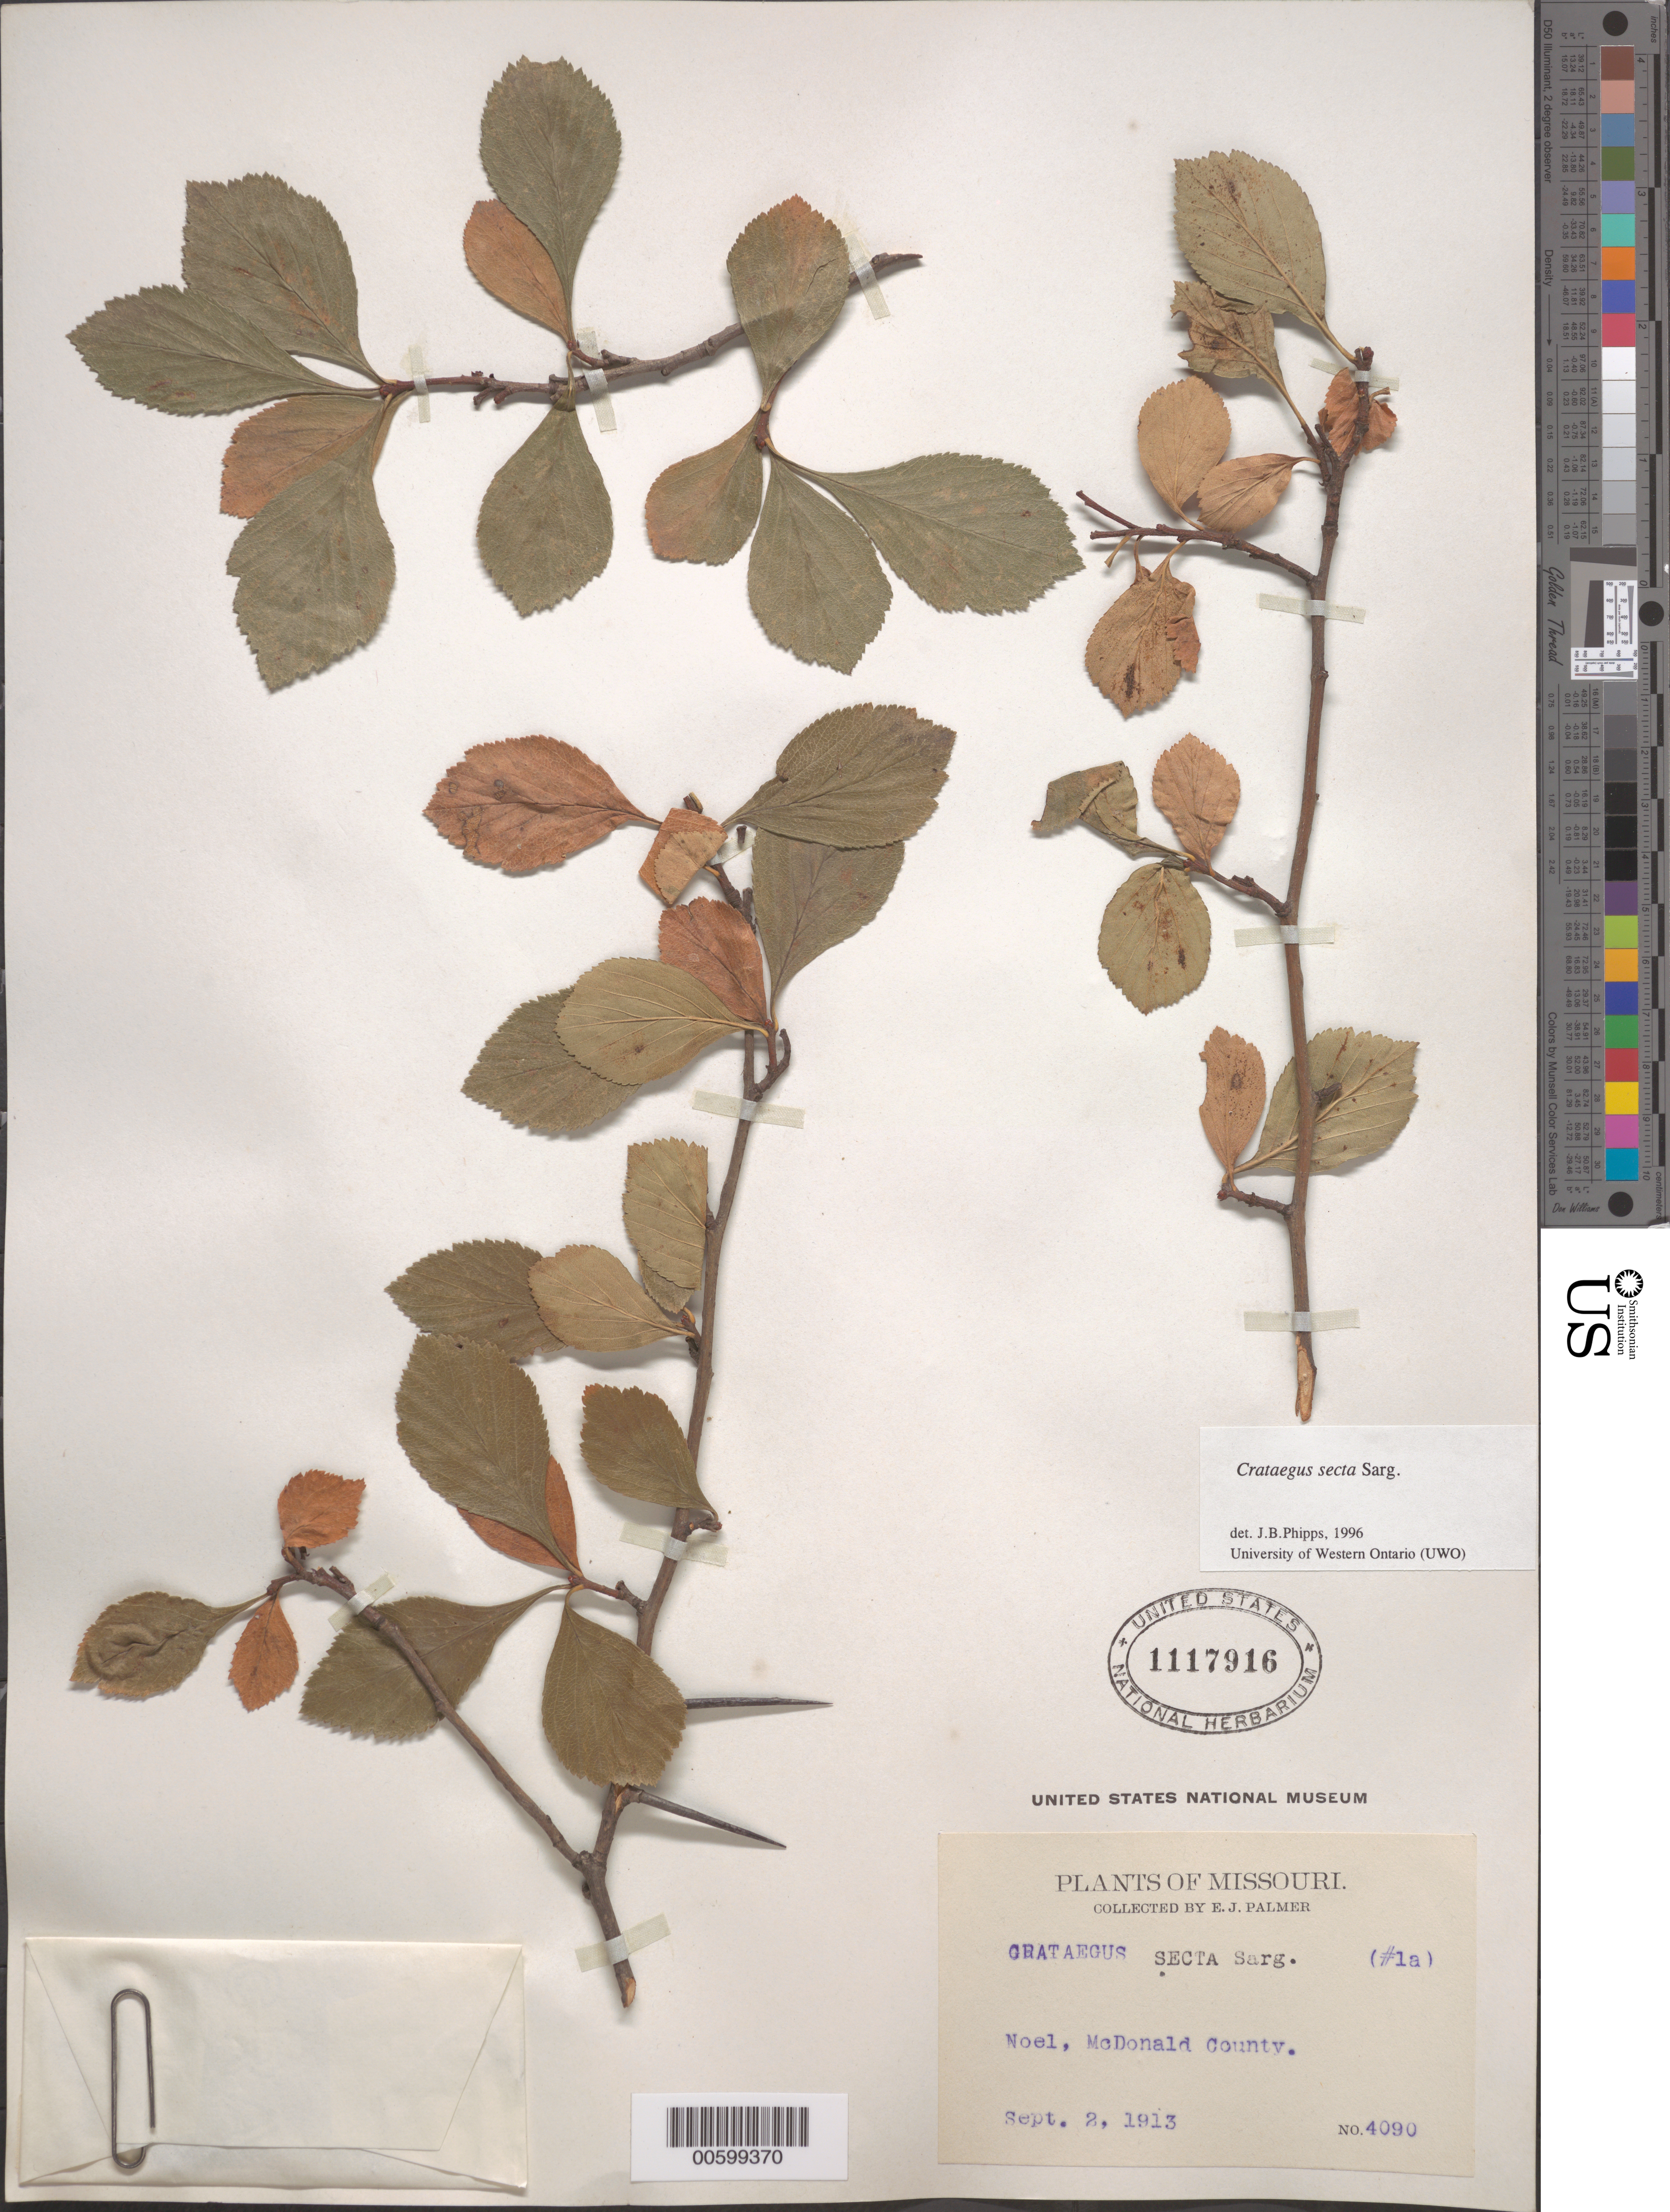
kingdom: Plantae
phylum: Tracheophyta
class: Magnoliopsida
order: Rosales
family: Rosaceae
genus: Crataegus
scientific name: Crataegus collina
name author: Chapm.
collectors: E. J. Palmer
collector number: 4090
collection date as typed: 02 Sep 1913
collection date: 1913-09-02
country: United States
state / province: Missouri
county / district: McDonald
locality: Noel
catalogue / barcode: US 1117916